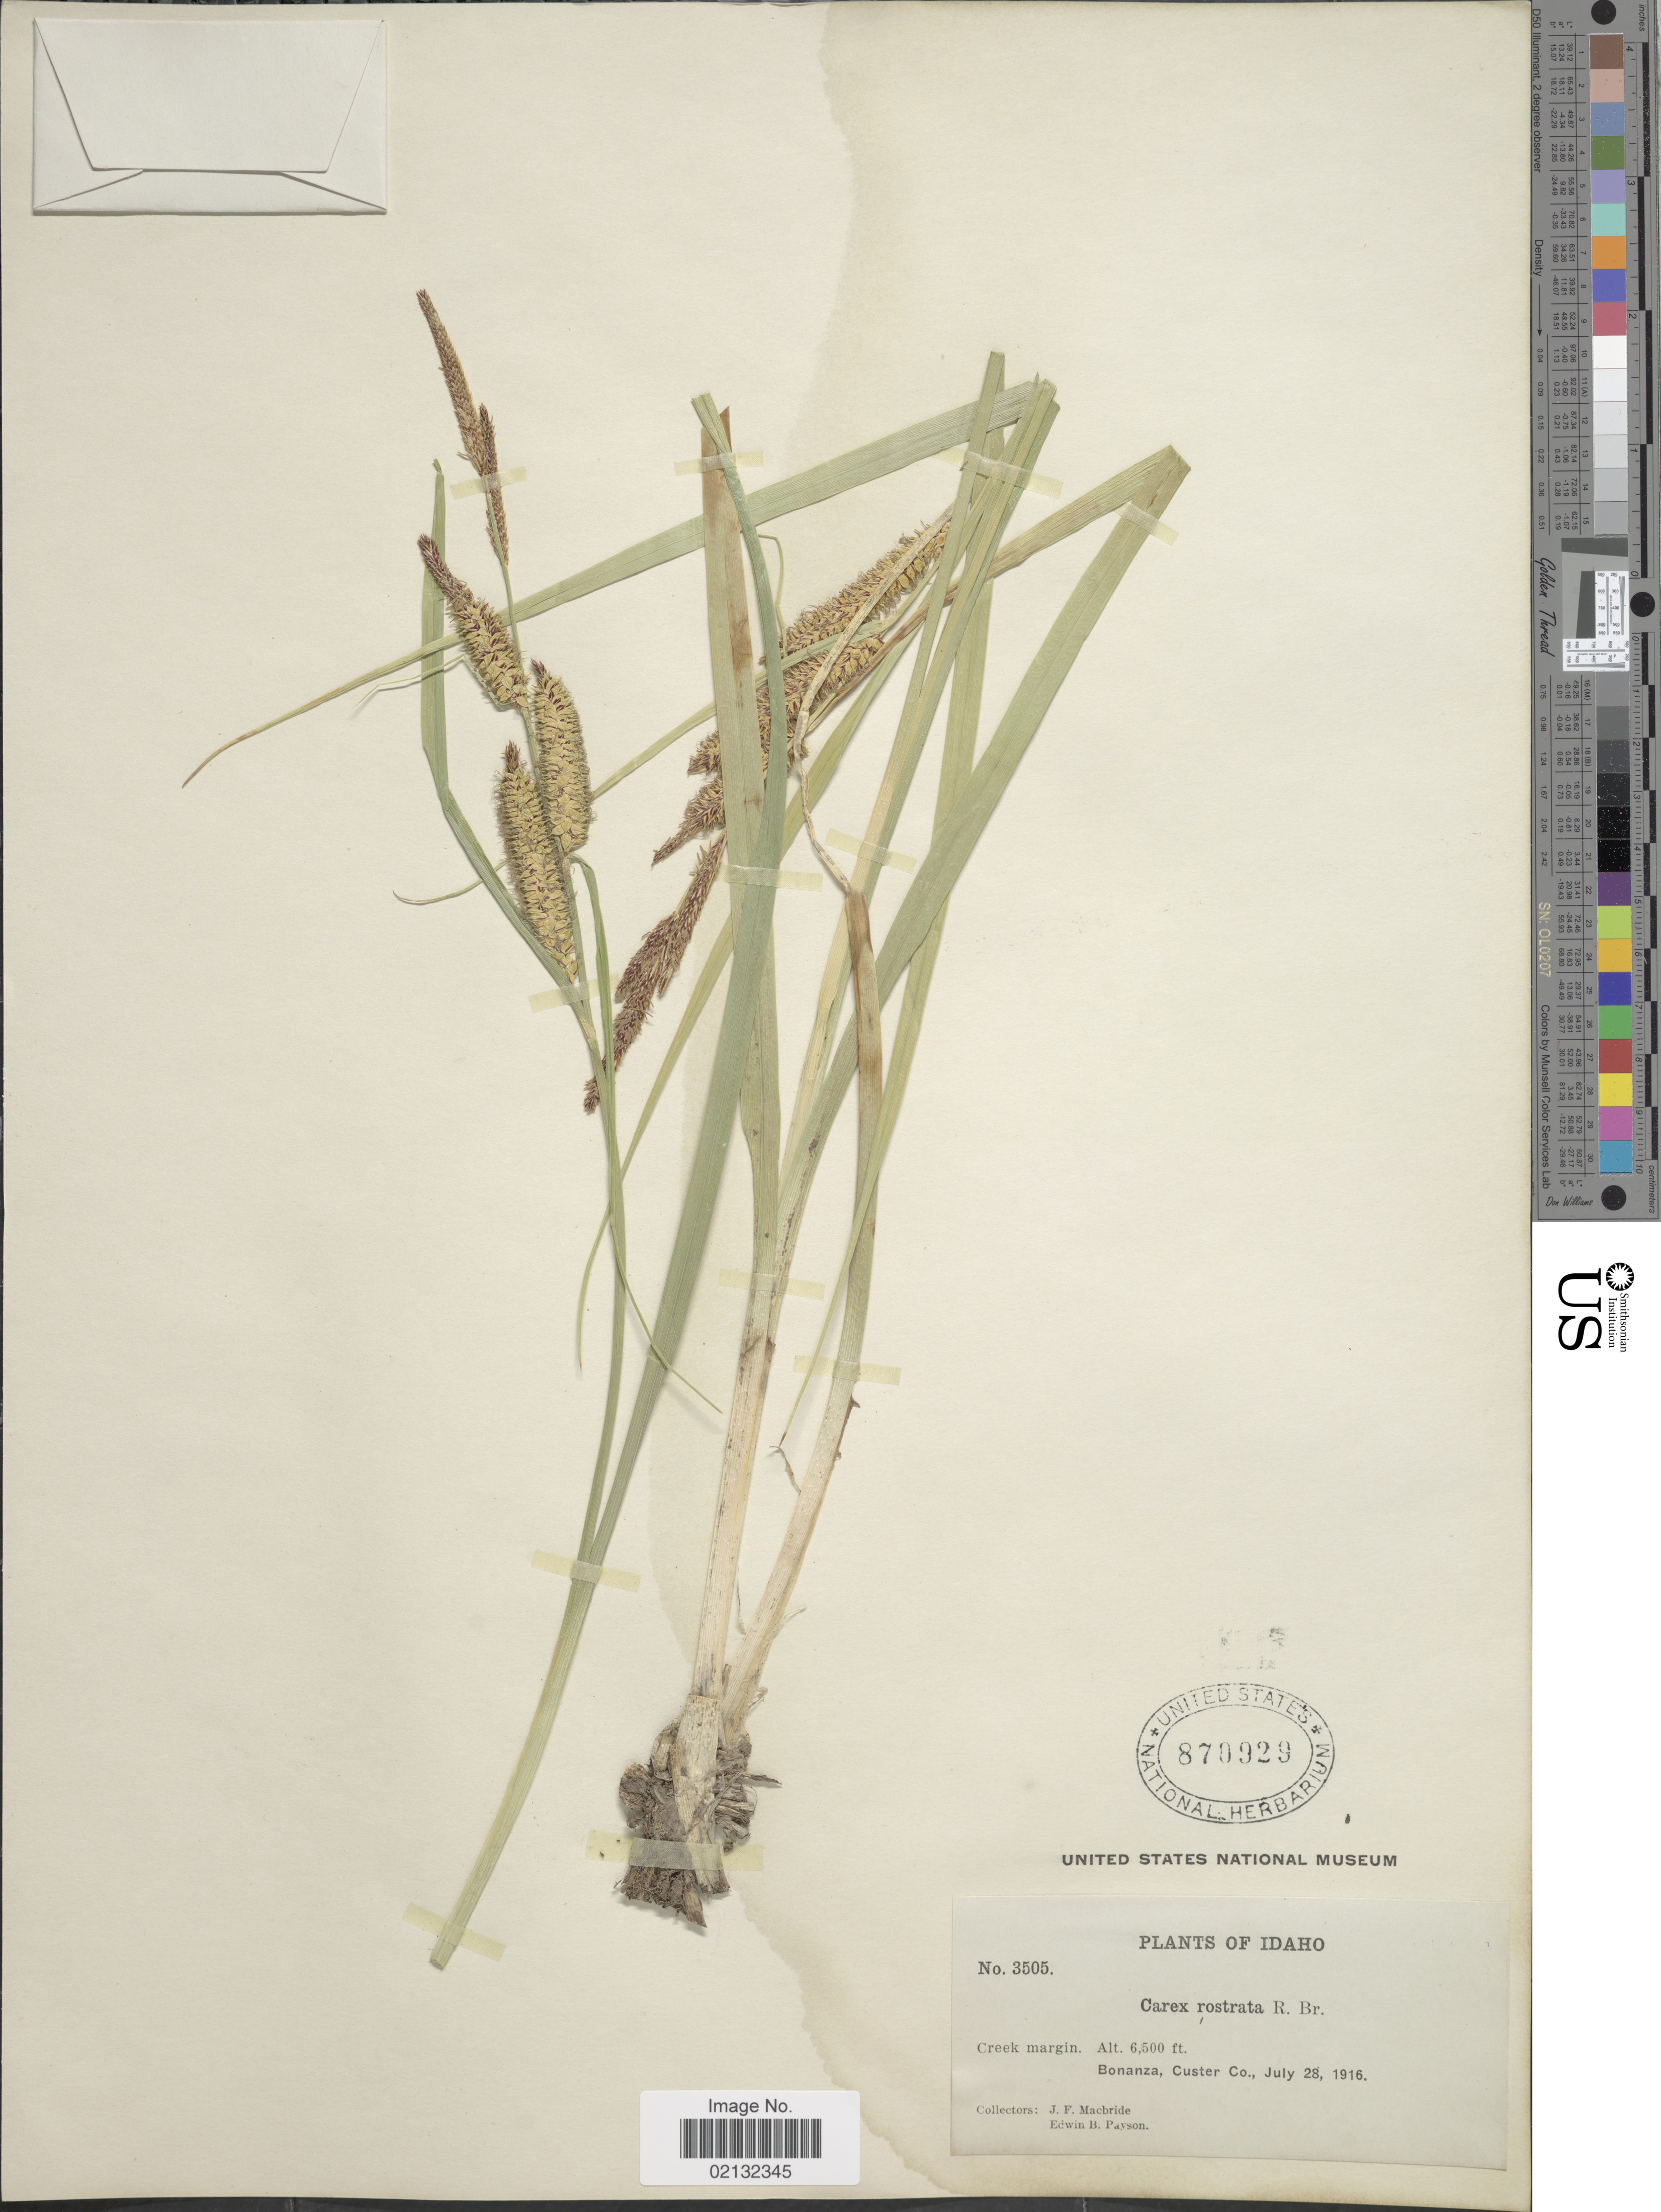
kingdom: Plantae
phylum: Tracheophyta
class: Liliopsida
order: Poales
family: Cyperaceae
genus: Carex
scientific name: Carex rostrata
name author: Stokes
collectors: J. F. Macbride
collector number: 3505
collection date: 1916-07-28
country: United States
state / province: Idaho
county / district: Custer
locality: Creek Margin, Bonanza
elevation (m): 1981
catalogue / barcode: US 870929